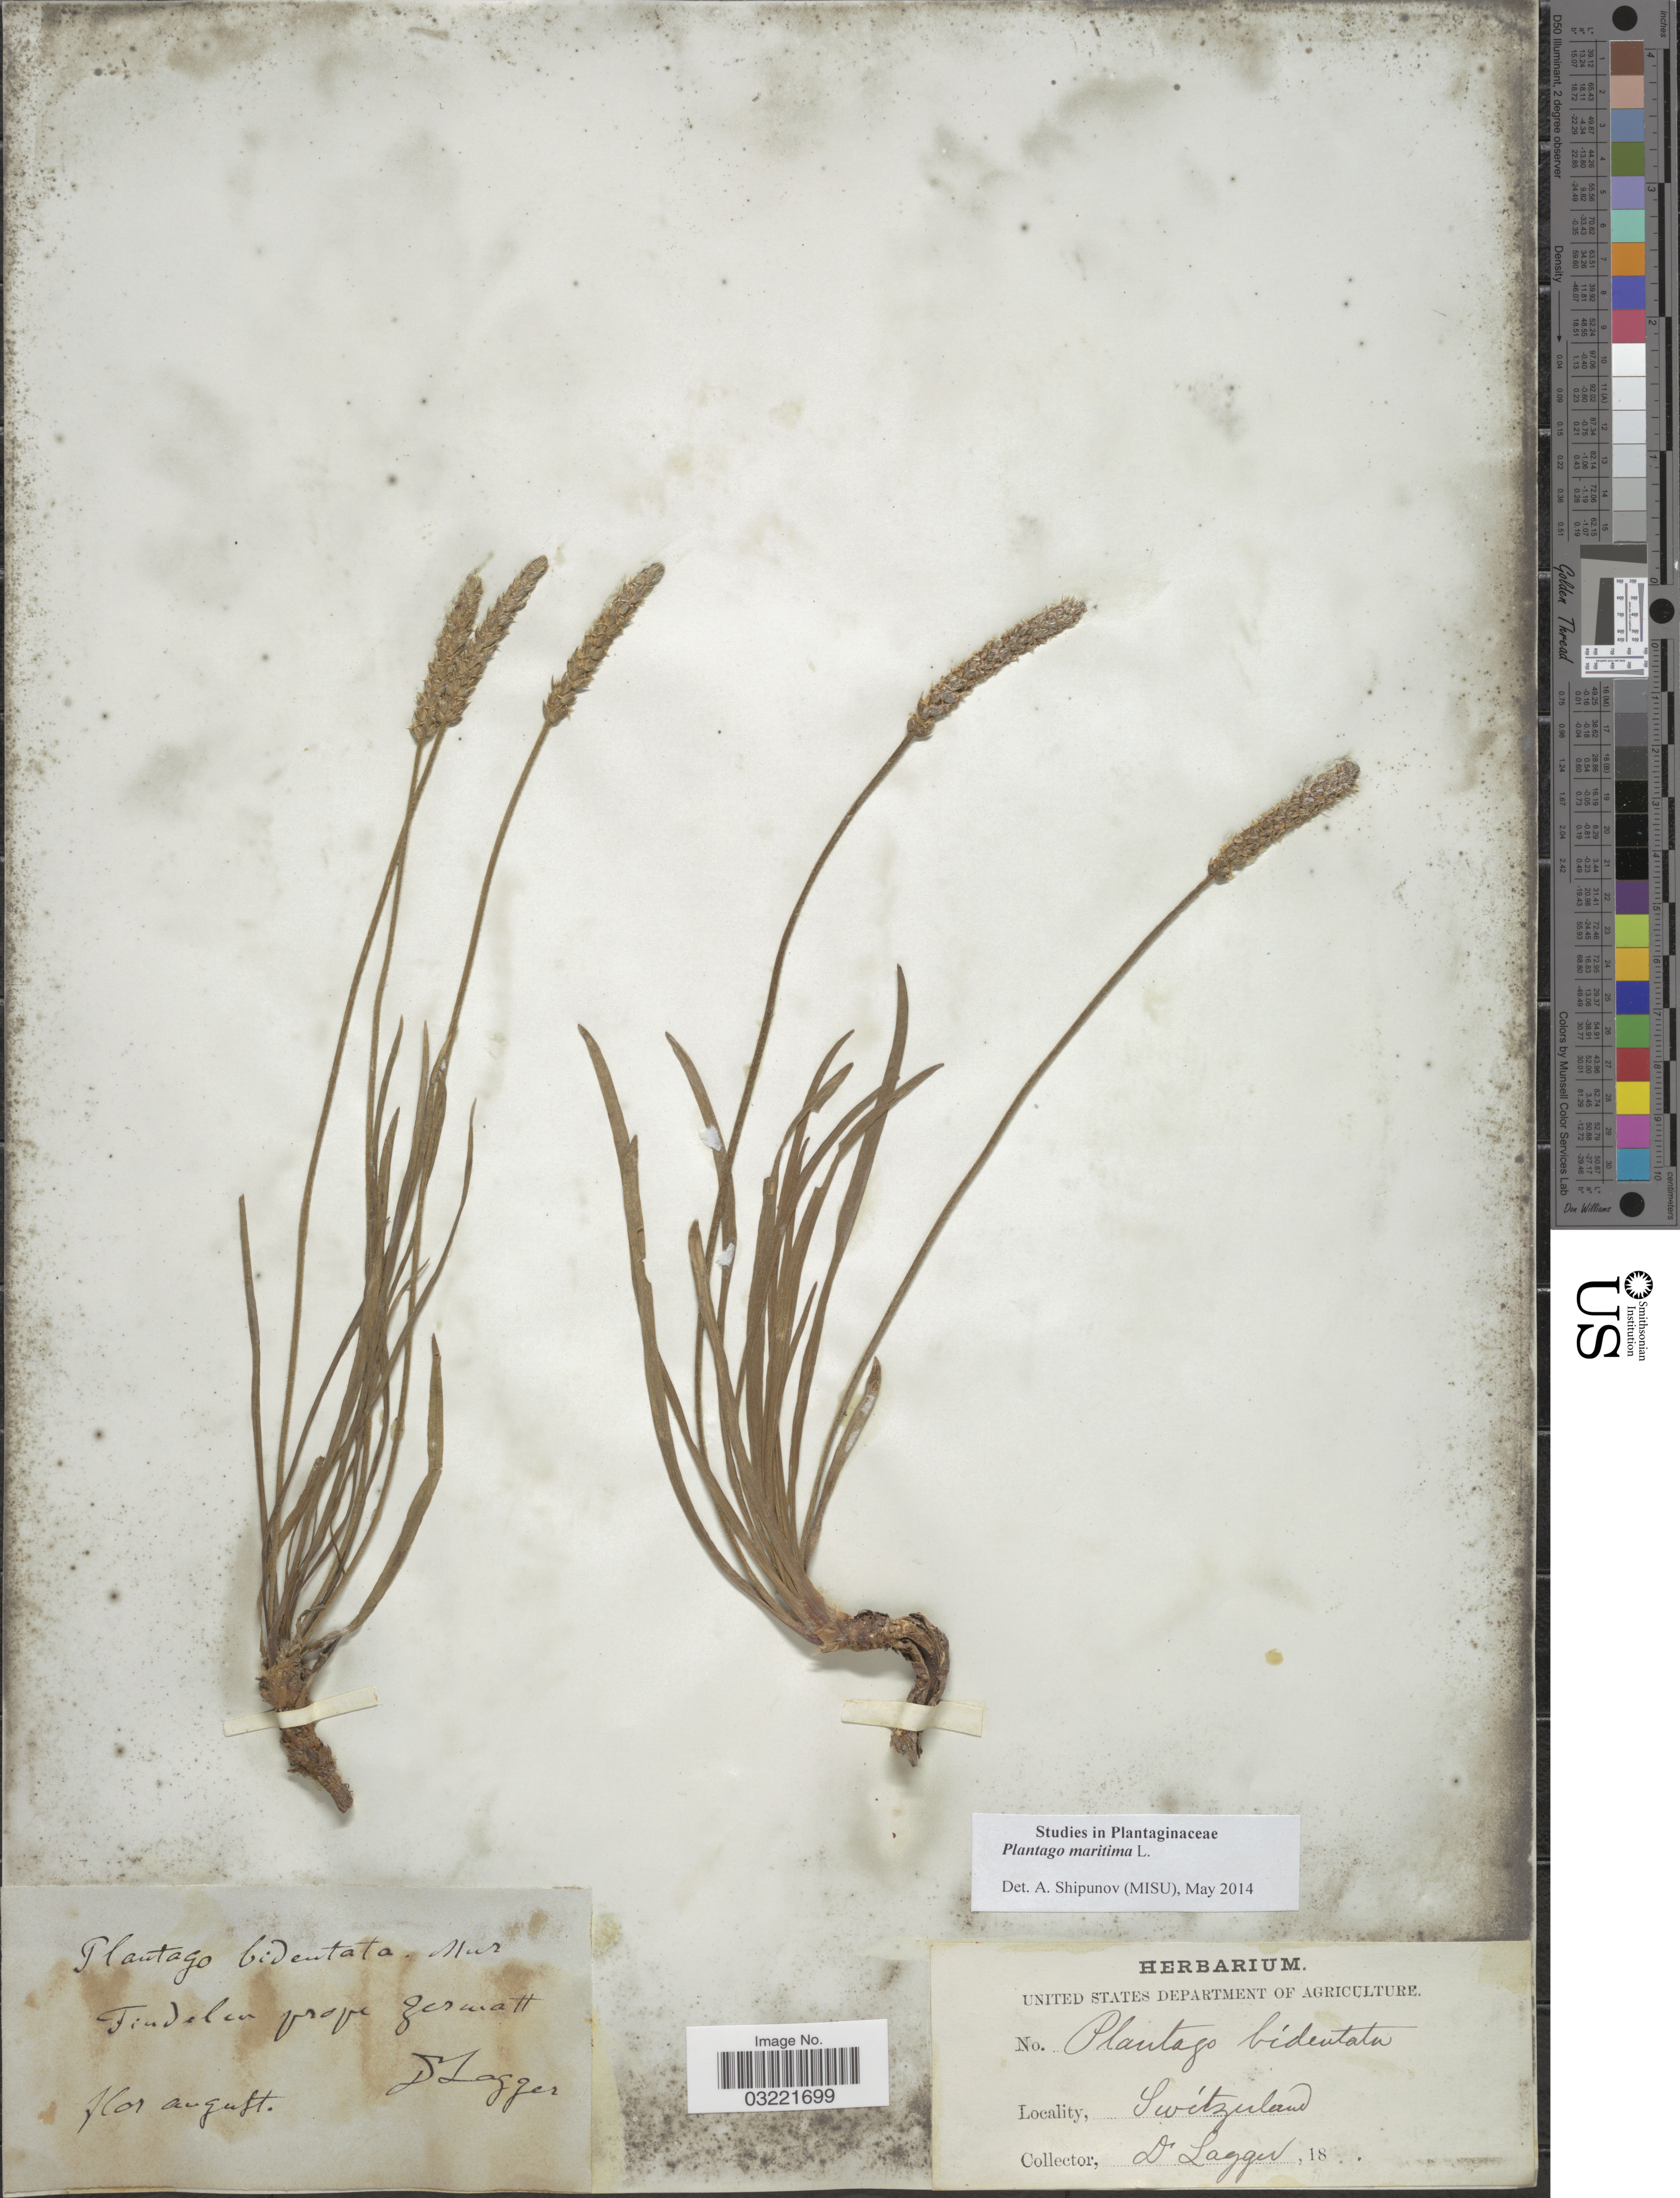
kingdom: Plantae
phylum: Tracheophyta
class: Magnoliopsida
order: Lamiales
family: Plantaginaceae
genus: Plantago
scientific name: Plantago maritima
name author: L.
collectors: F. J. Lagger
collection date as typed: august 18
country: Switzerland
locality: Findelen prope Zermatt.